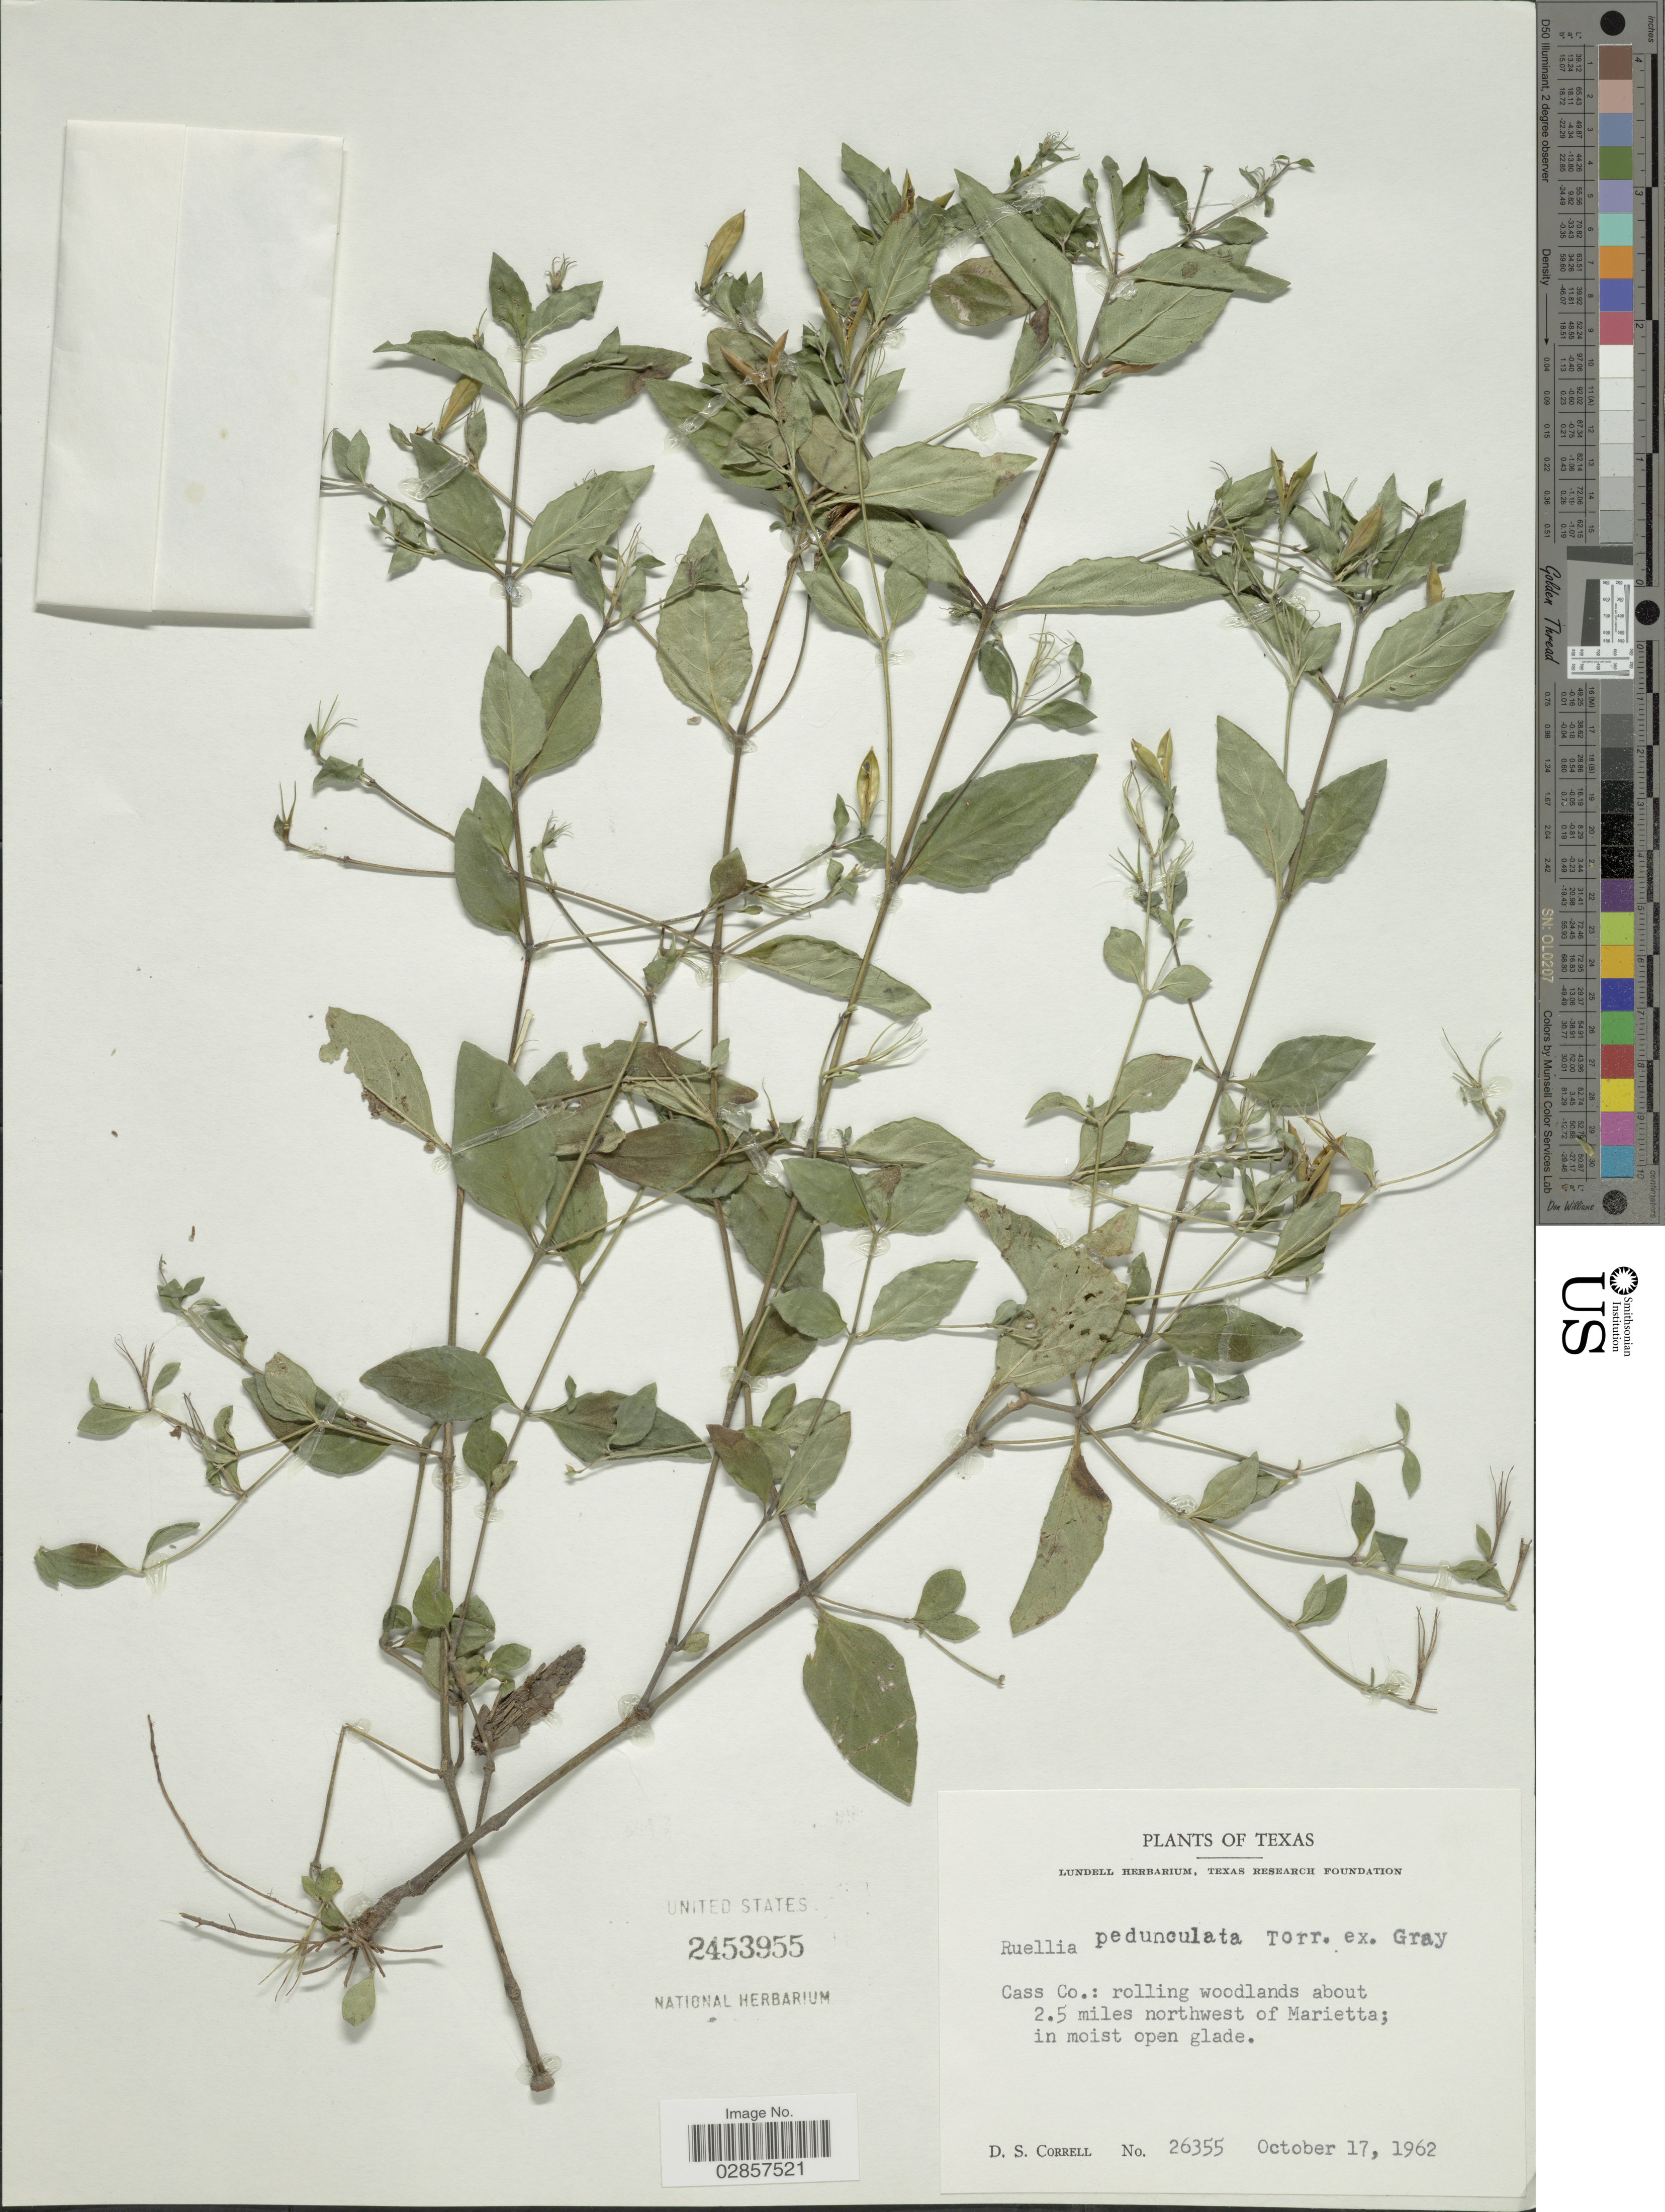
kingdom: Plantae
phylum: Tracheophyta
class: Magnoliopsida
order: Lamiales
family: Acanthaceae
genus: Ruellia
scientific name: Ruellia pedunculata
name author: Torr. ex A. Gray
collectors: D. S. Correll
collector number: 26355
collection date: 1962-10-17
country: United States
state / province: Texas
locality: Cass Co.: rolling woodlands about 2.5 miles northwest of Marietta.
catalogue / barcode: US 2453955